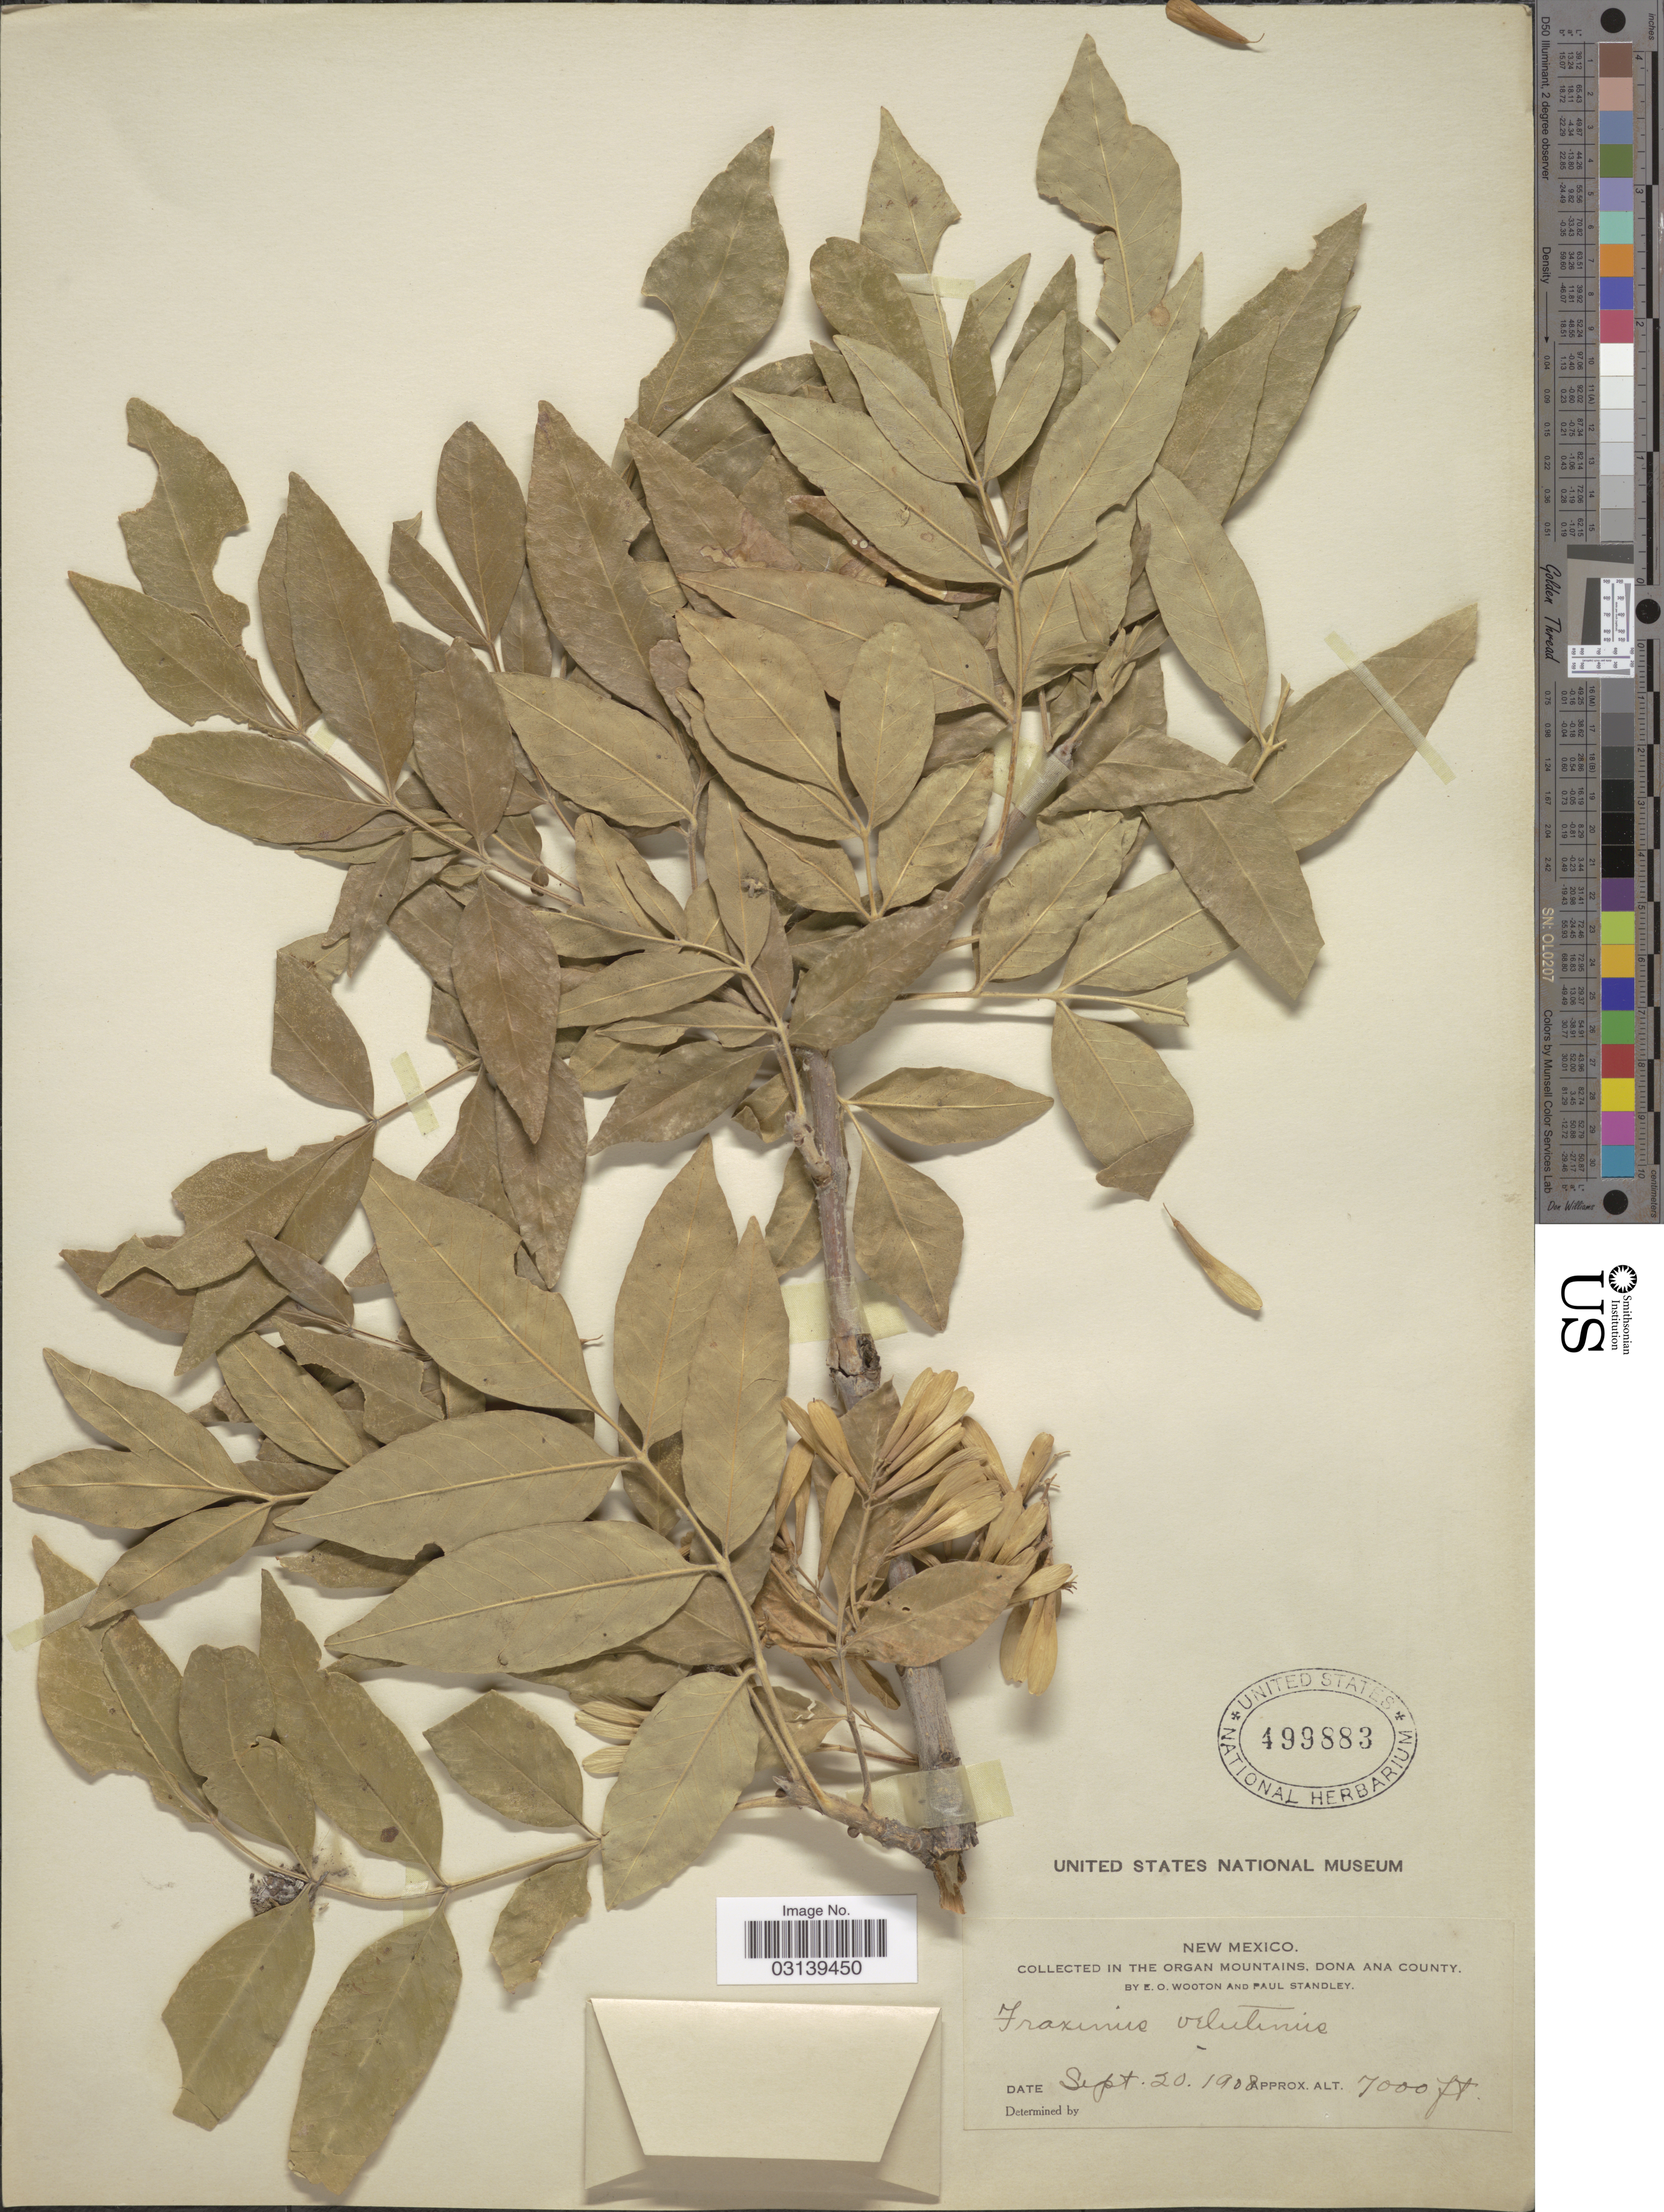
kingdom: Plantae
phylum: Tracheophyta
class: Magnoliopsida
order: Lamiales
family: Oleaceae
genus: Fraxinus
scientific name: Fraxinus velutina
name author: Torr.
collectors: E. O. Wooton & P. C. Standley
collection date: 1908-09-20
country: United States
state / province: New Mexico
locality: In the Organ Mountains, Dona Ana County.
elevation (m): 2134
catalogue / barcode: US 499883